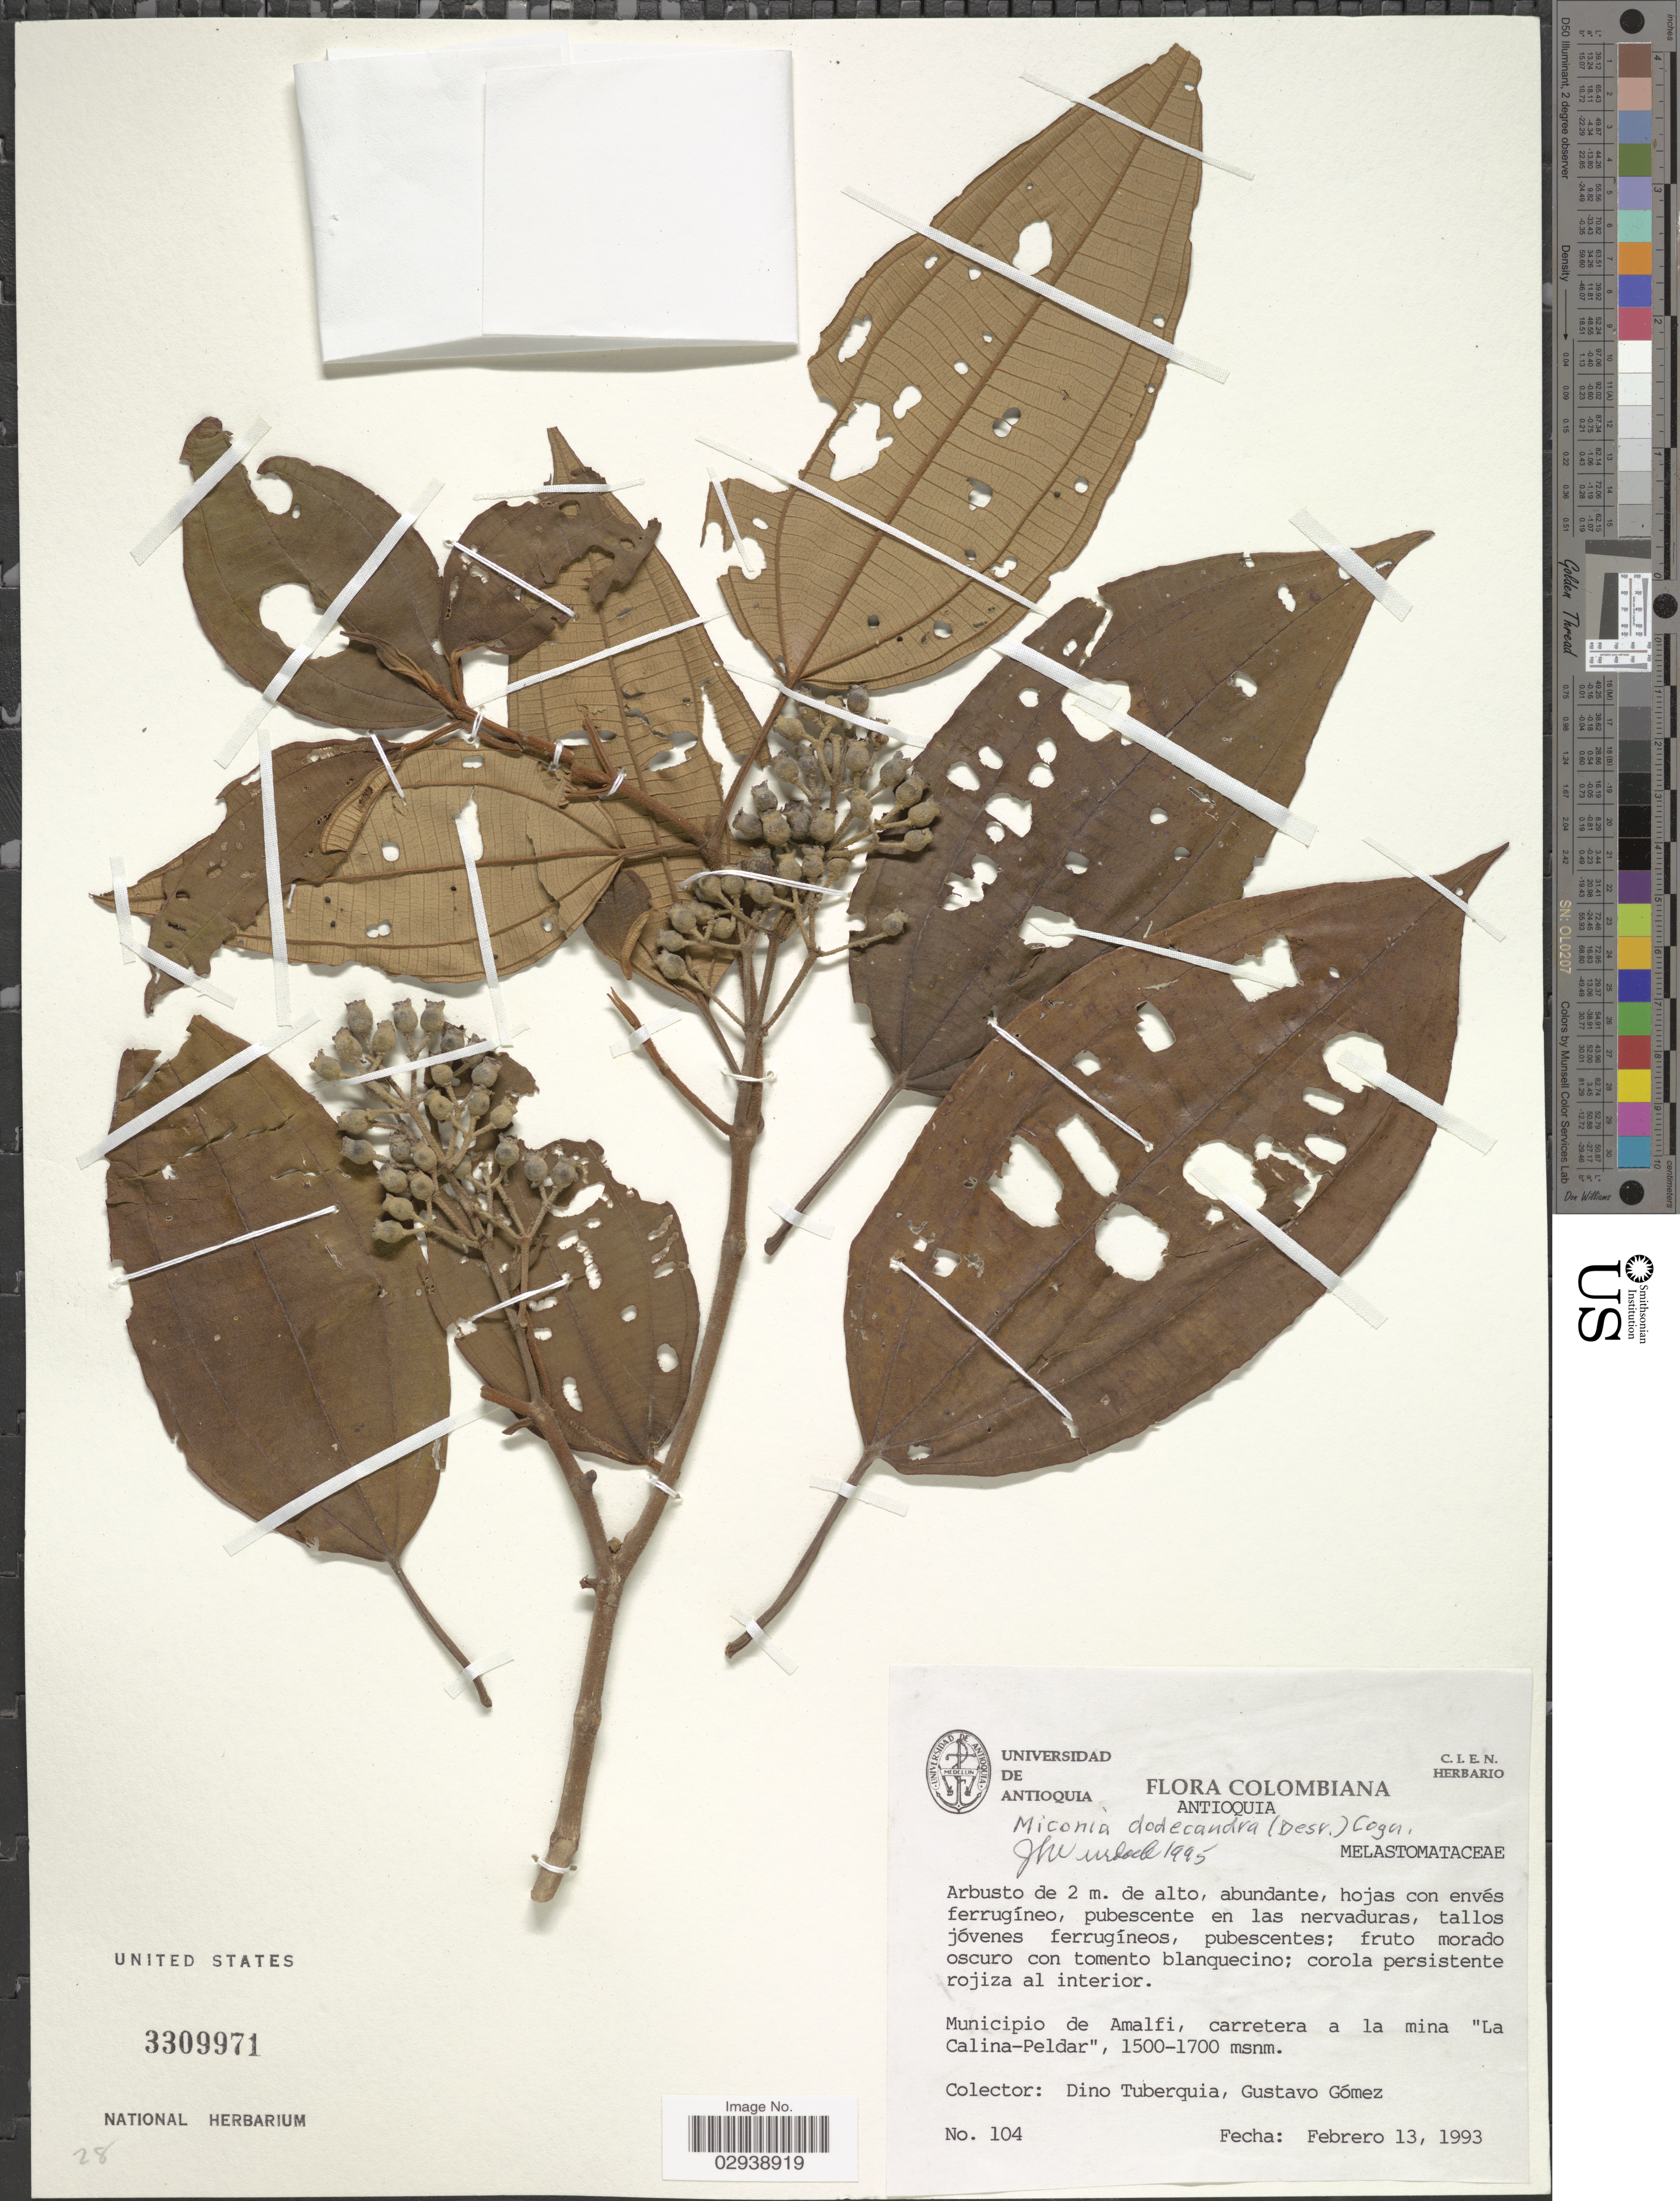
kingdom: Plantae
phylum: Tracheophyta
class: Magnoliopsida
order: Myrtales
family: Melastomataceae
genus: Miconia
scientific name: Miconia dodecandra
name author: Cogn.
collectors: D. Tuberguia & G. Gomez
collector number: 104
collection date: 1993-02-13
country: Colombia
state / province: Antioquia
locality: Municipio de Amalfi, carretera a la mina "La Calina-Peldar".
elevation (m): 1500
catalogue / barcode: US 3309971